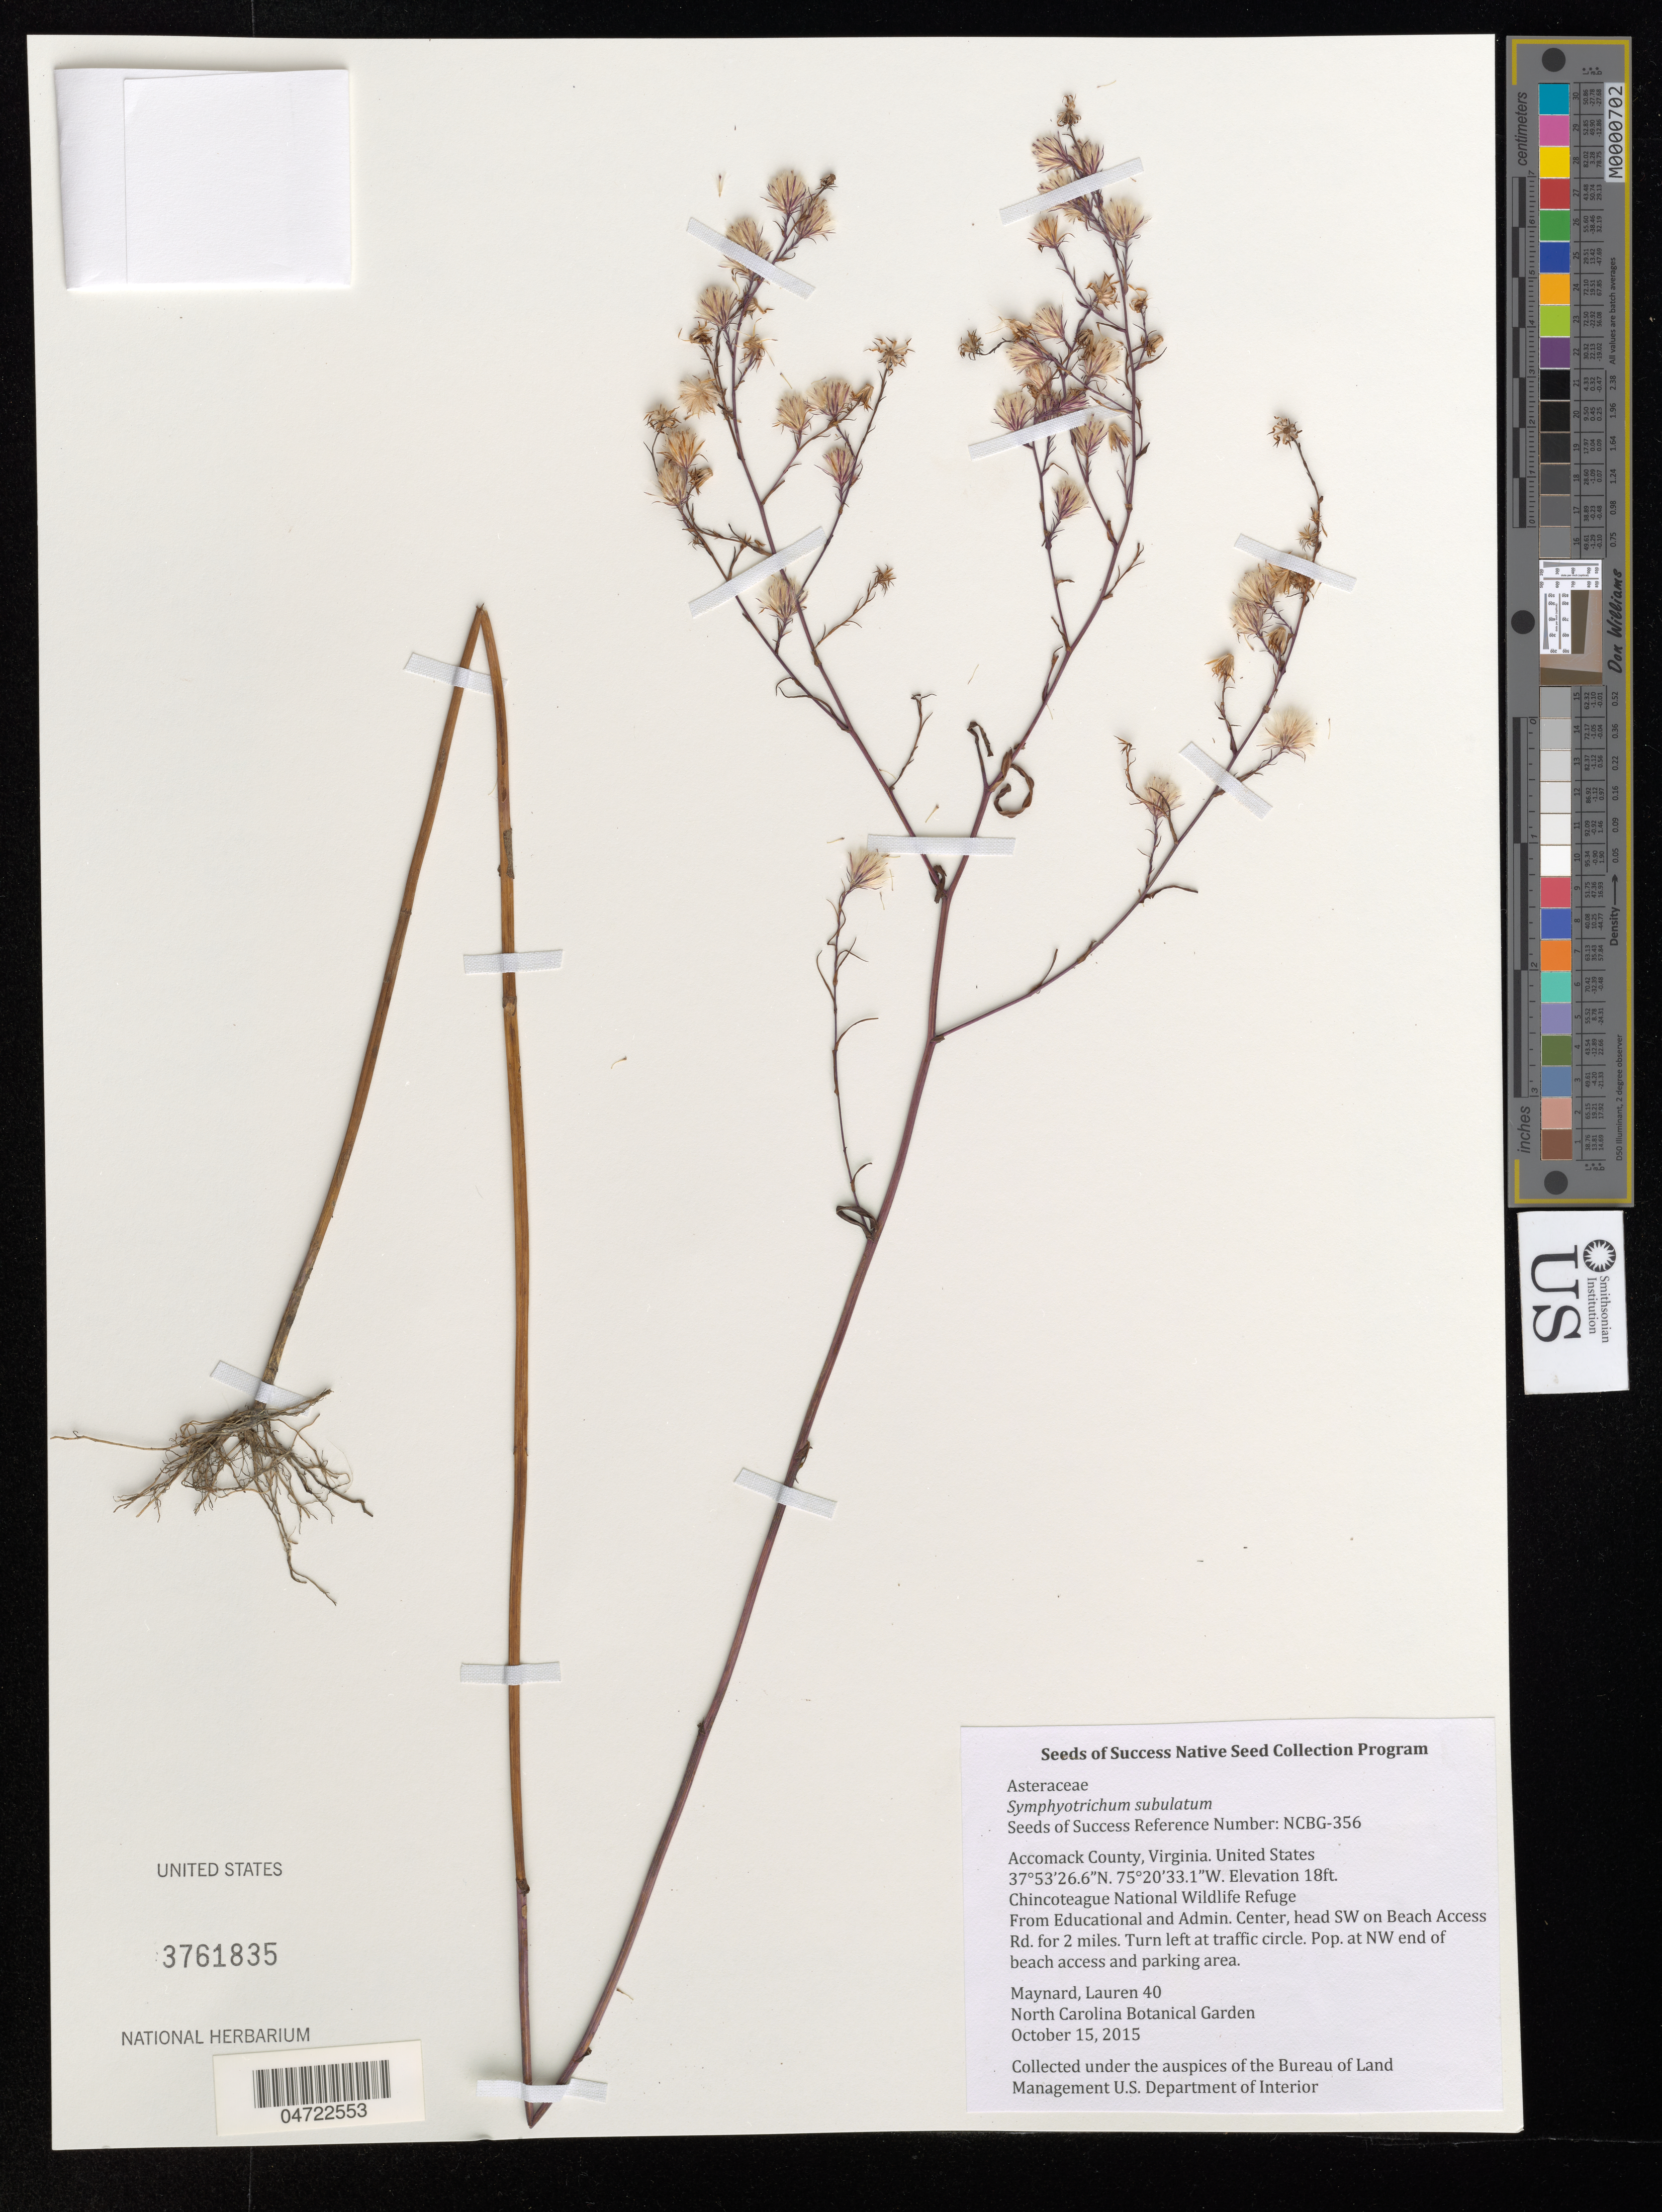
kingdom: Plantae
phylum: Tracheophyta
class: Magnoliopsida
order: Asterales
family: Asteraceae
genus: Symphyotrichum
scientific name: Symphyotrichum subulatum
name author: (Michx.) G.L. Nesom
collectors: L. Maynard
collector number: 40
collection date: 2015-10-15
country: United States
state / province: Virginia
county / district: Accomack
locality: Chincoteague National Wildlife Refuge. From Educational and Admin. Center, head SW on Beach Access Rd. for 2 miles. Turn left at traffic circle. Pop. at NW end of beach access and parking area.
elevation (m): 5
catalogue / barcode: US 3761835